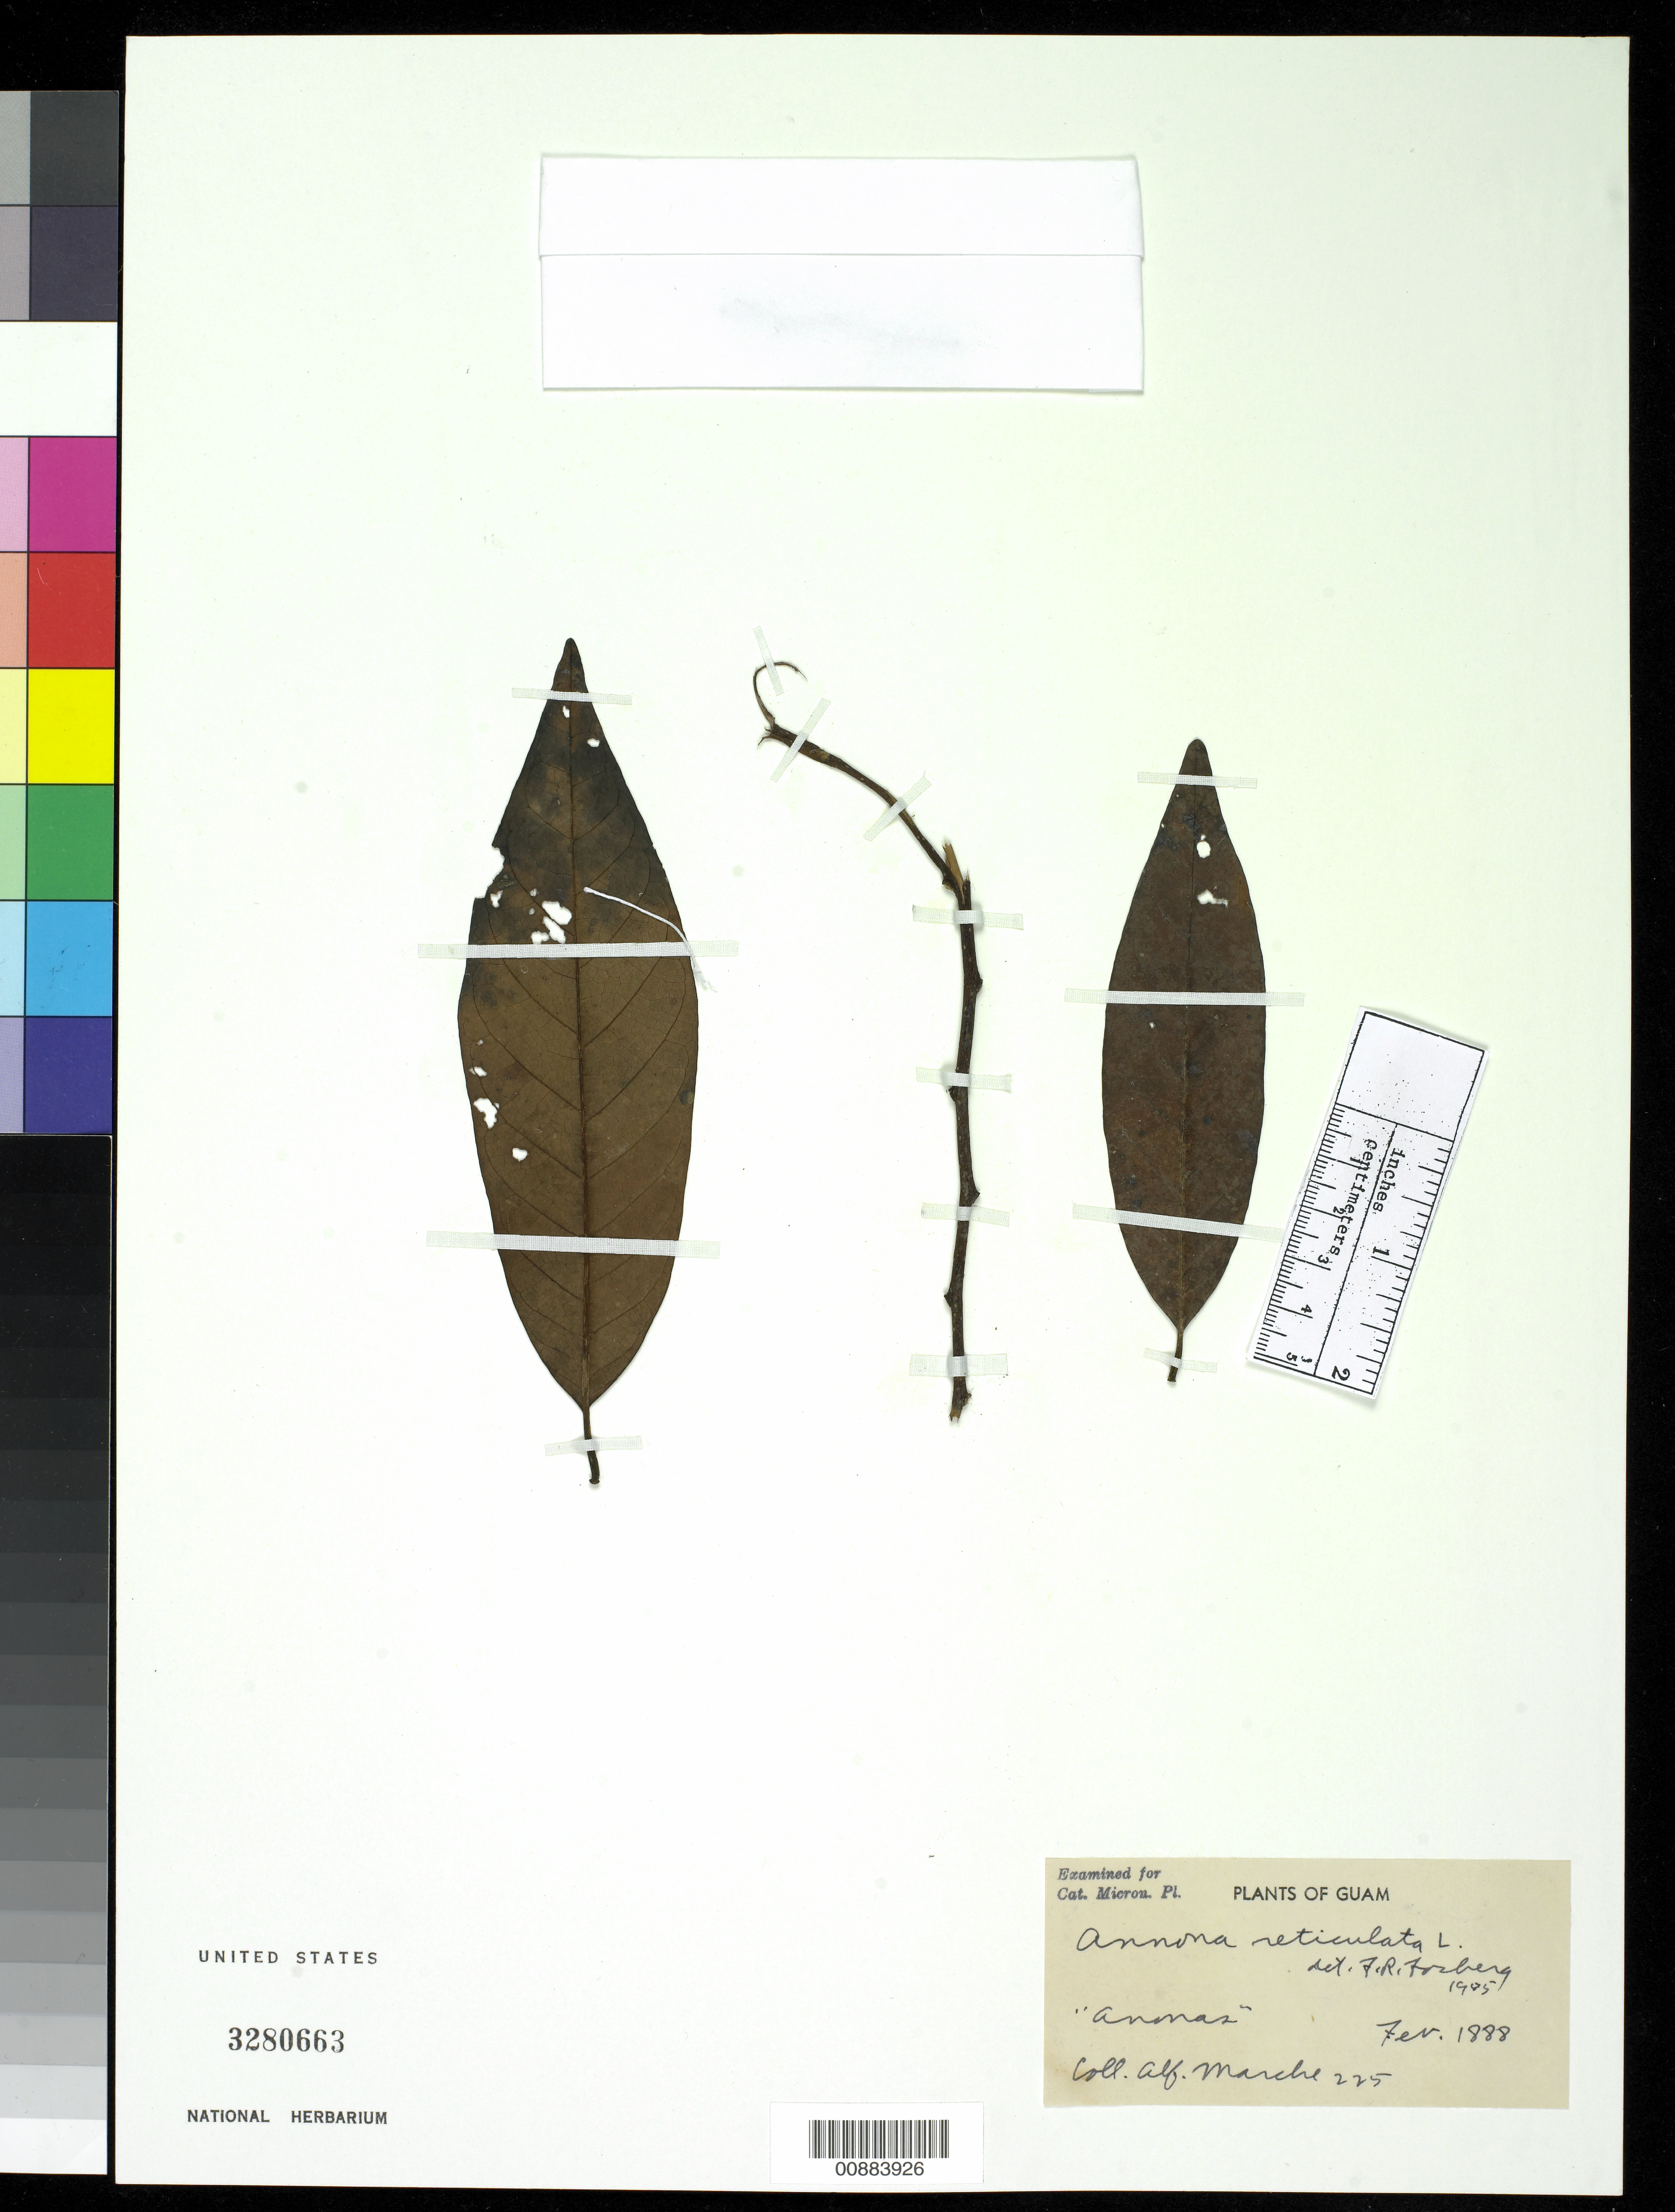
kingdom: Plantae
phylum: Tracheophyta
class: Magnoliopsida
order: Magnoliales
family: Annonaceae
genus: Annona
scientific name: Annona reticulata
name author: L.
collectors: A. Marche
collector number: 225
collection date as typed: Feb 1888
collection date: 1888-02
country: Guam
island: Guam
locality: Guam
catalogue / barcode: US 3280663